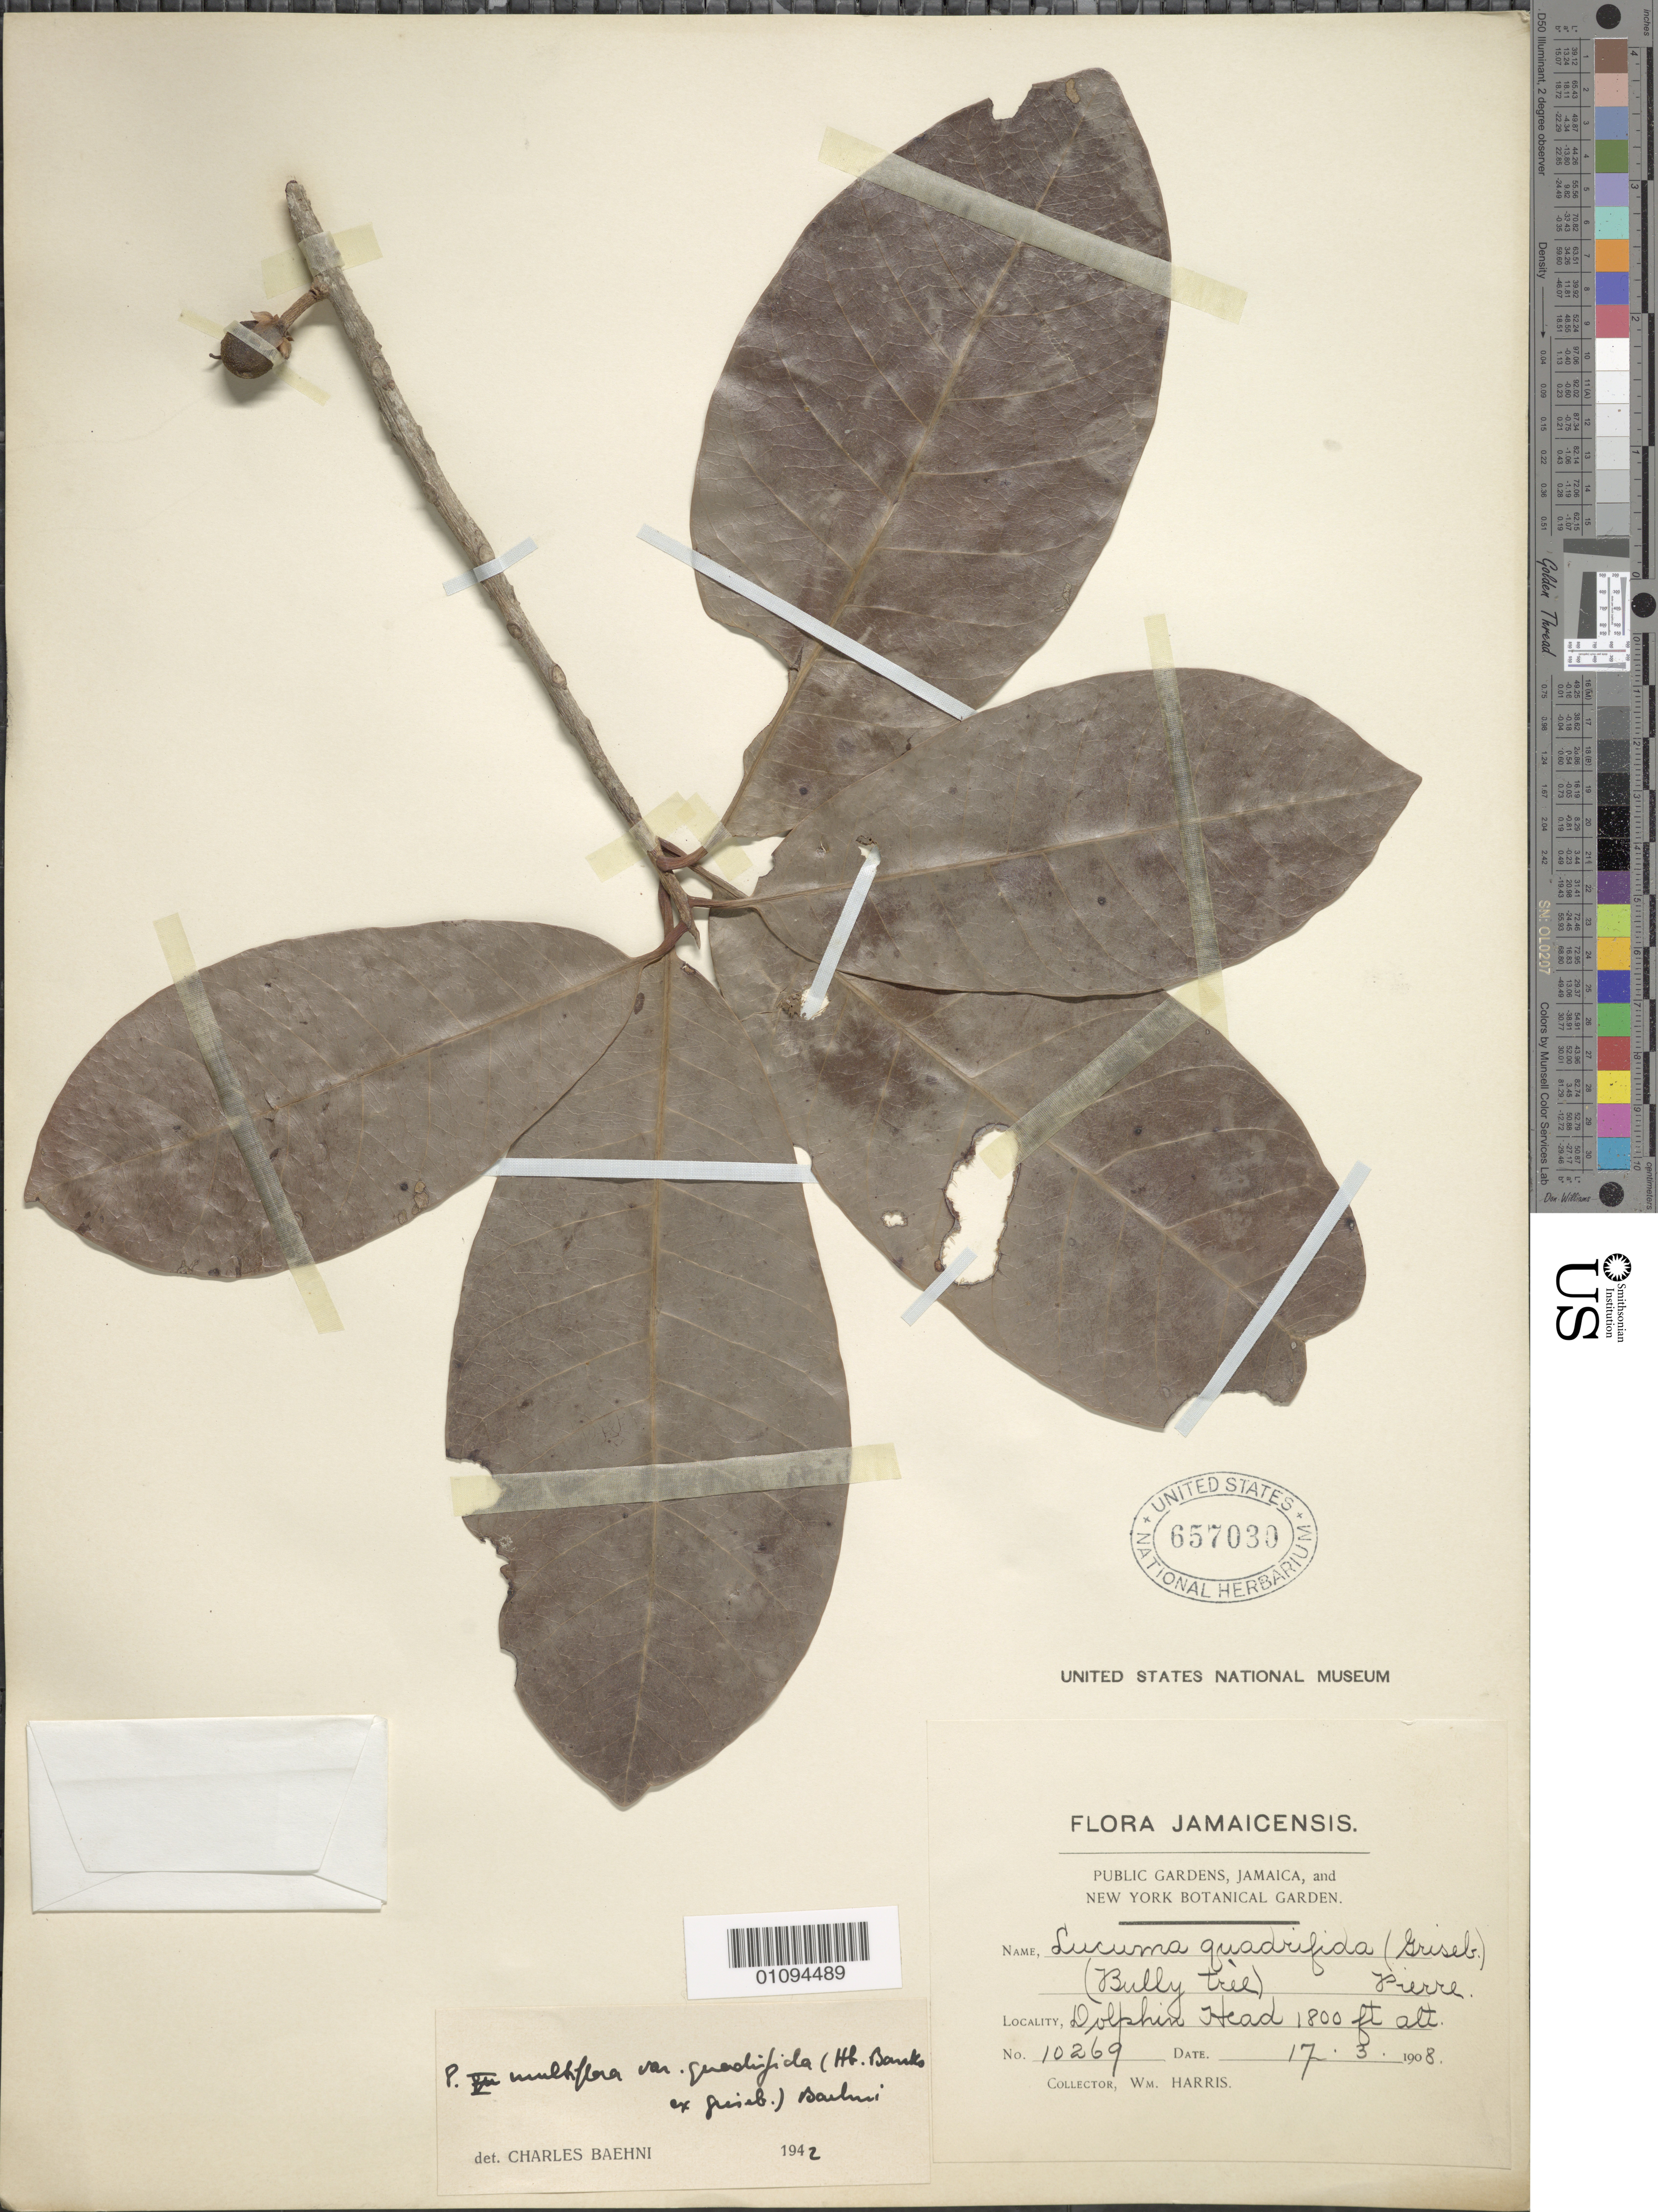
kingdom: Plantae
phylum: Tracheophyta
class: Magnoliopsida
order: Ericales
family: Sapotaceae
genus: Pouteria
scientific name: Pouteria multiflora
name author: (A. DC.) Eyma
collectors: W. Harris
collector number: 10269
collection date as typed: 17 Mar 1908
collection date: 1908-03-17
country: Jamaica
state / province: Hanover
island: Jamaica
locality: Dolphin Head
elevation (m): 549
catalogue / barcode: US 657030